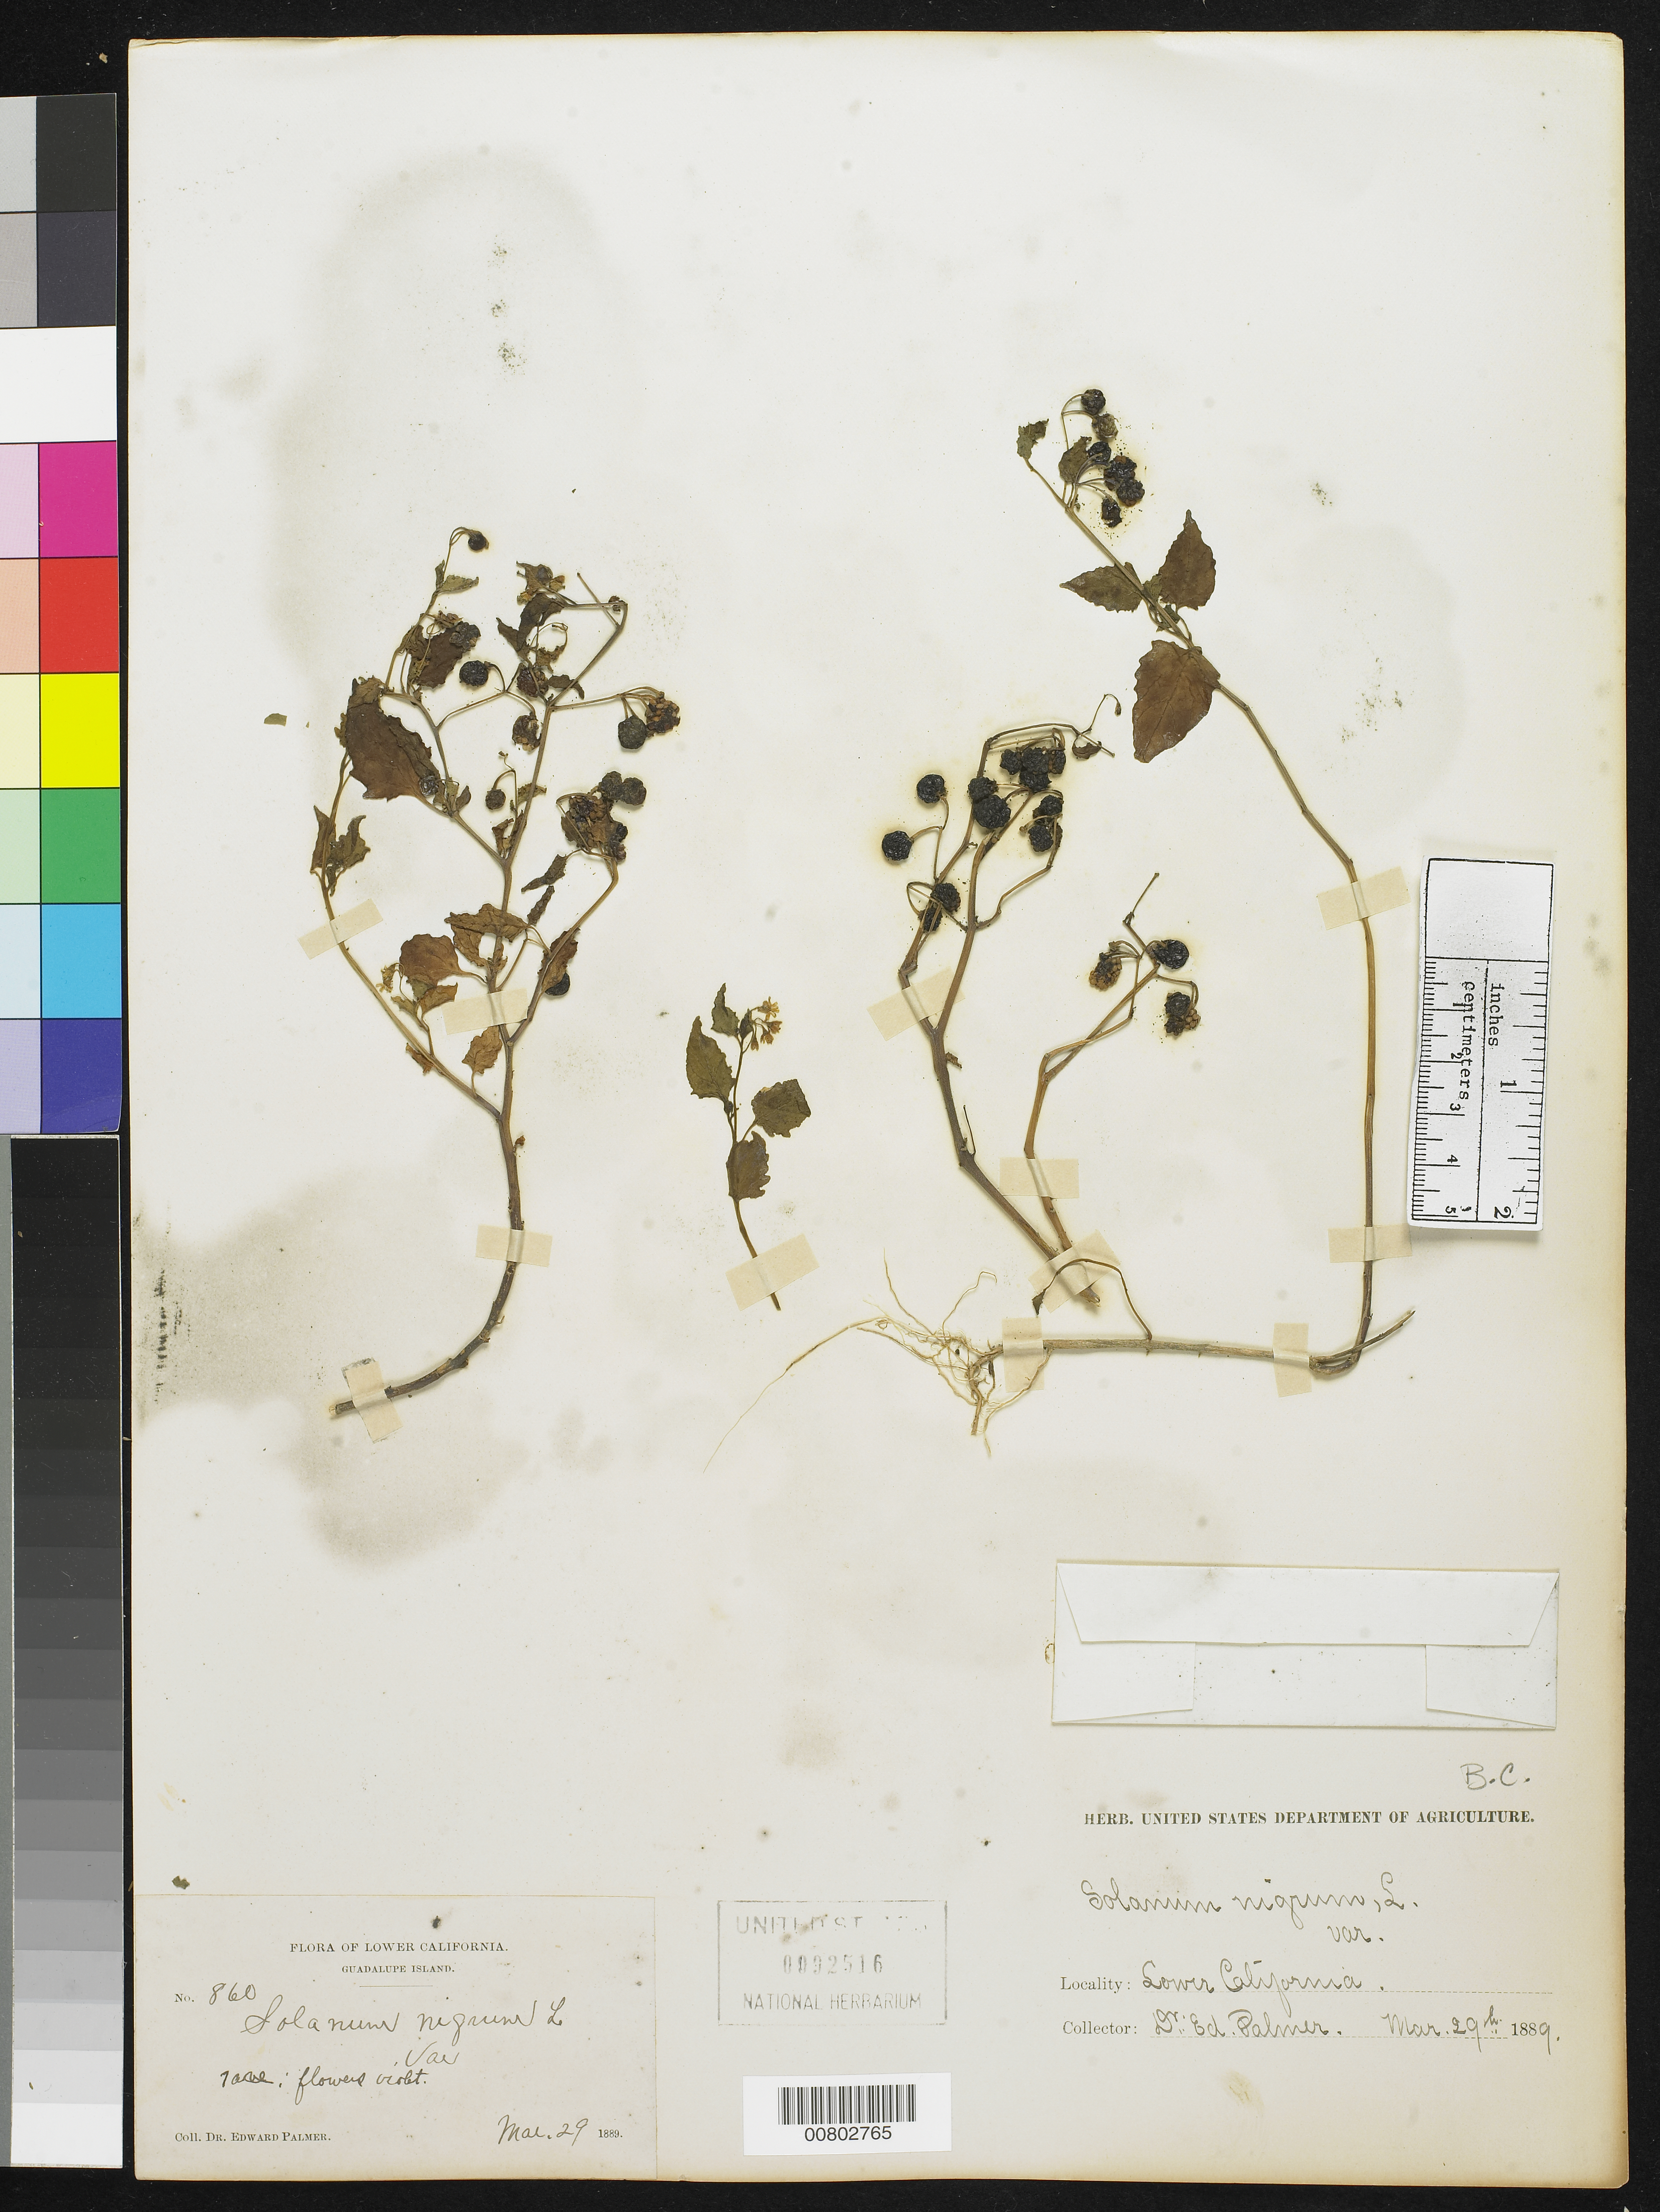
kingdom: Plantae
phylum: Tracheophyta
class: Magnoliopsida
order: Solanales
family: Solanaceae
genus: Solanum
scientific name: Solanum americanum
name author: Mill.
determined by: Knapp, S. D.; Särkinen, T.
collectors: E. Palmer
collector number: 860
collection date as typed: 29 Mar 1889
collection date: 1889-03-29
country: Mexico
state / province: Baja California Norte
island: Guadalupe I.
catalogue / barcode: US 92516